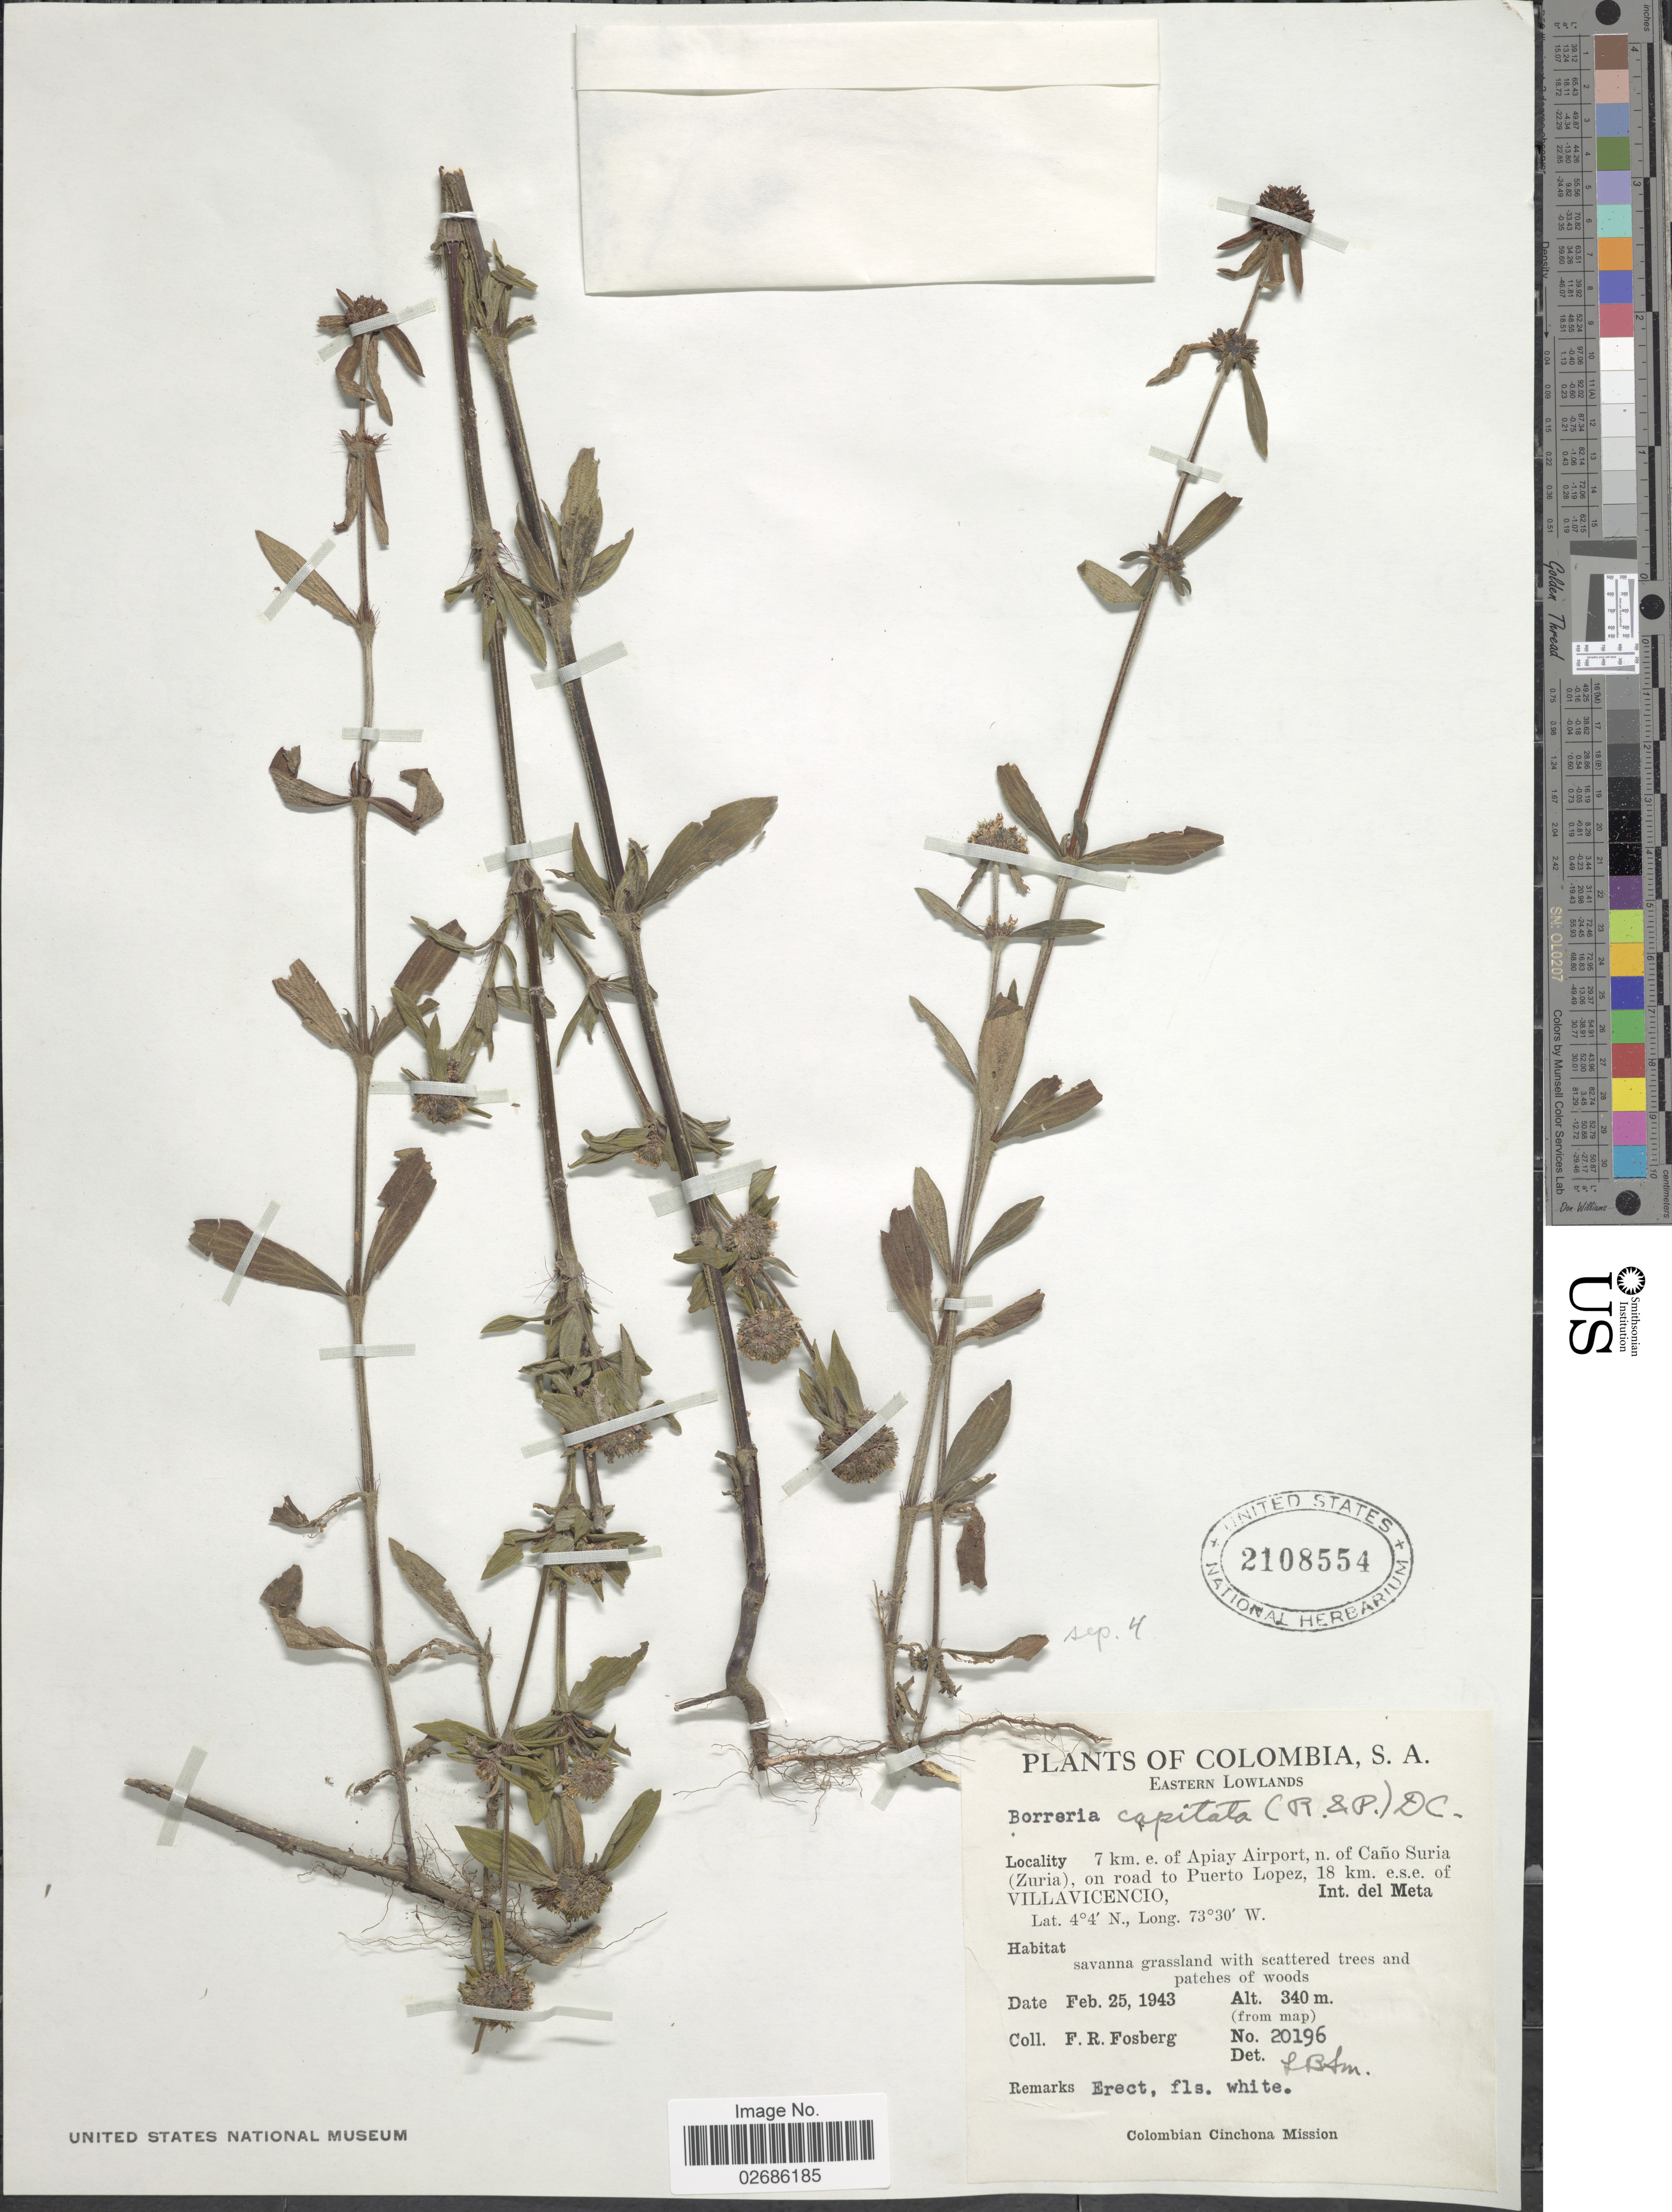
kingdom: Plantae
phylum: Tracheophyta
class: Magnoliopsida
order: Gentianales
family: Rubiaceae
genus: Borreria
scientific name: Borreria capitata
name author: (Ruiz & Pav.) DC.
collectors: F. R. Fosberg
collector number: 20196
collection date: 1943-02-25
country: Colombia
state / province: Meta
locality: Eastern Lowlands. 7 km. e. of Apiay Airport, n. of Caño Suria (Zuria), on road to Puerto Lopez, 18 km. e.s.e. of Villavicencio, Int. del Meta.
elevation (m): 340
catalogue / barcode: US 2108554